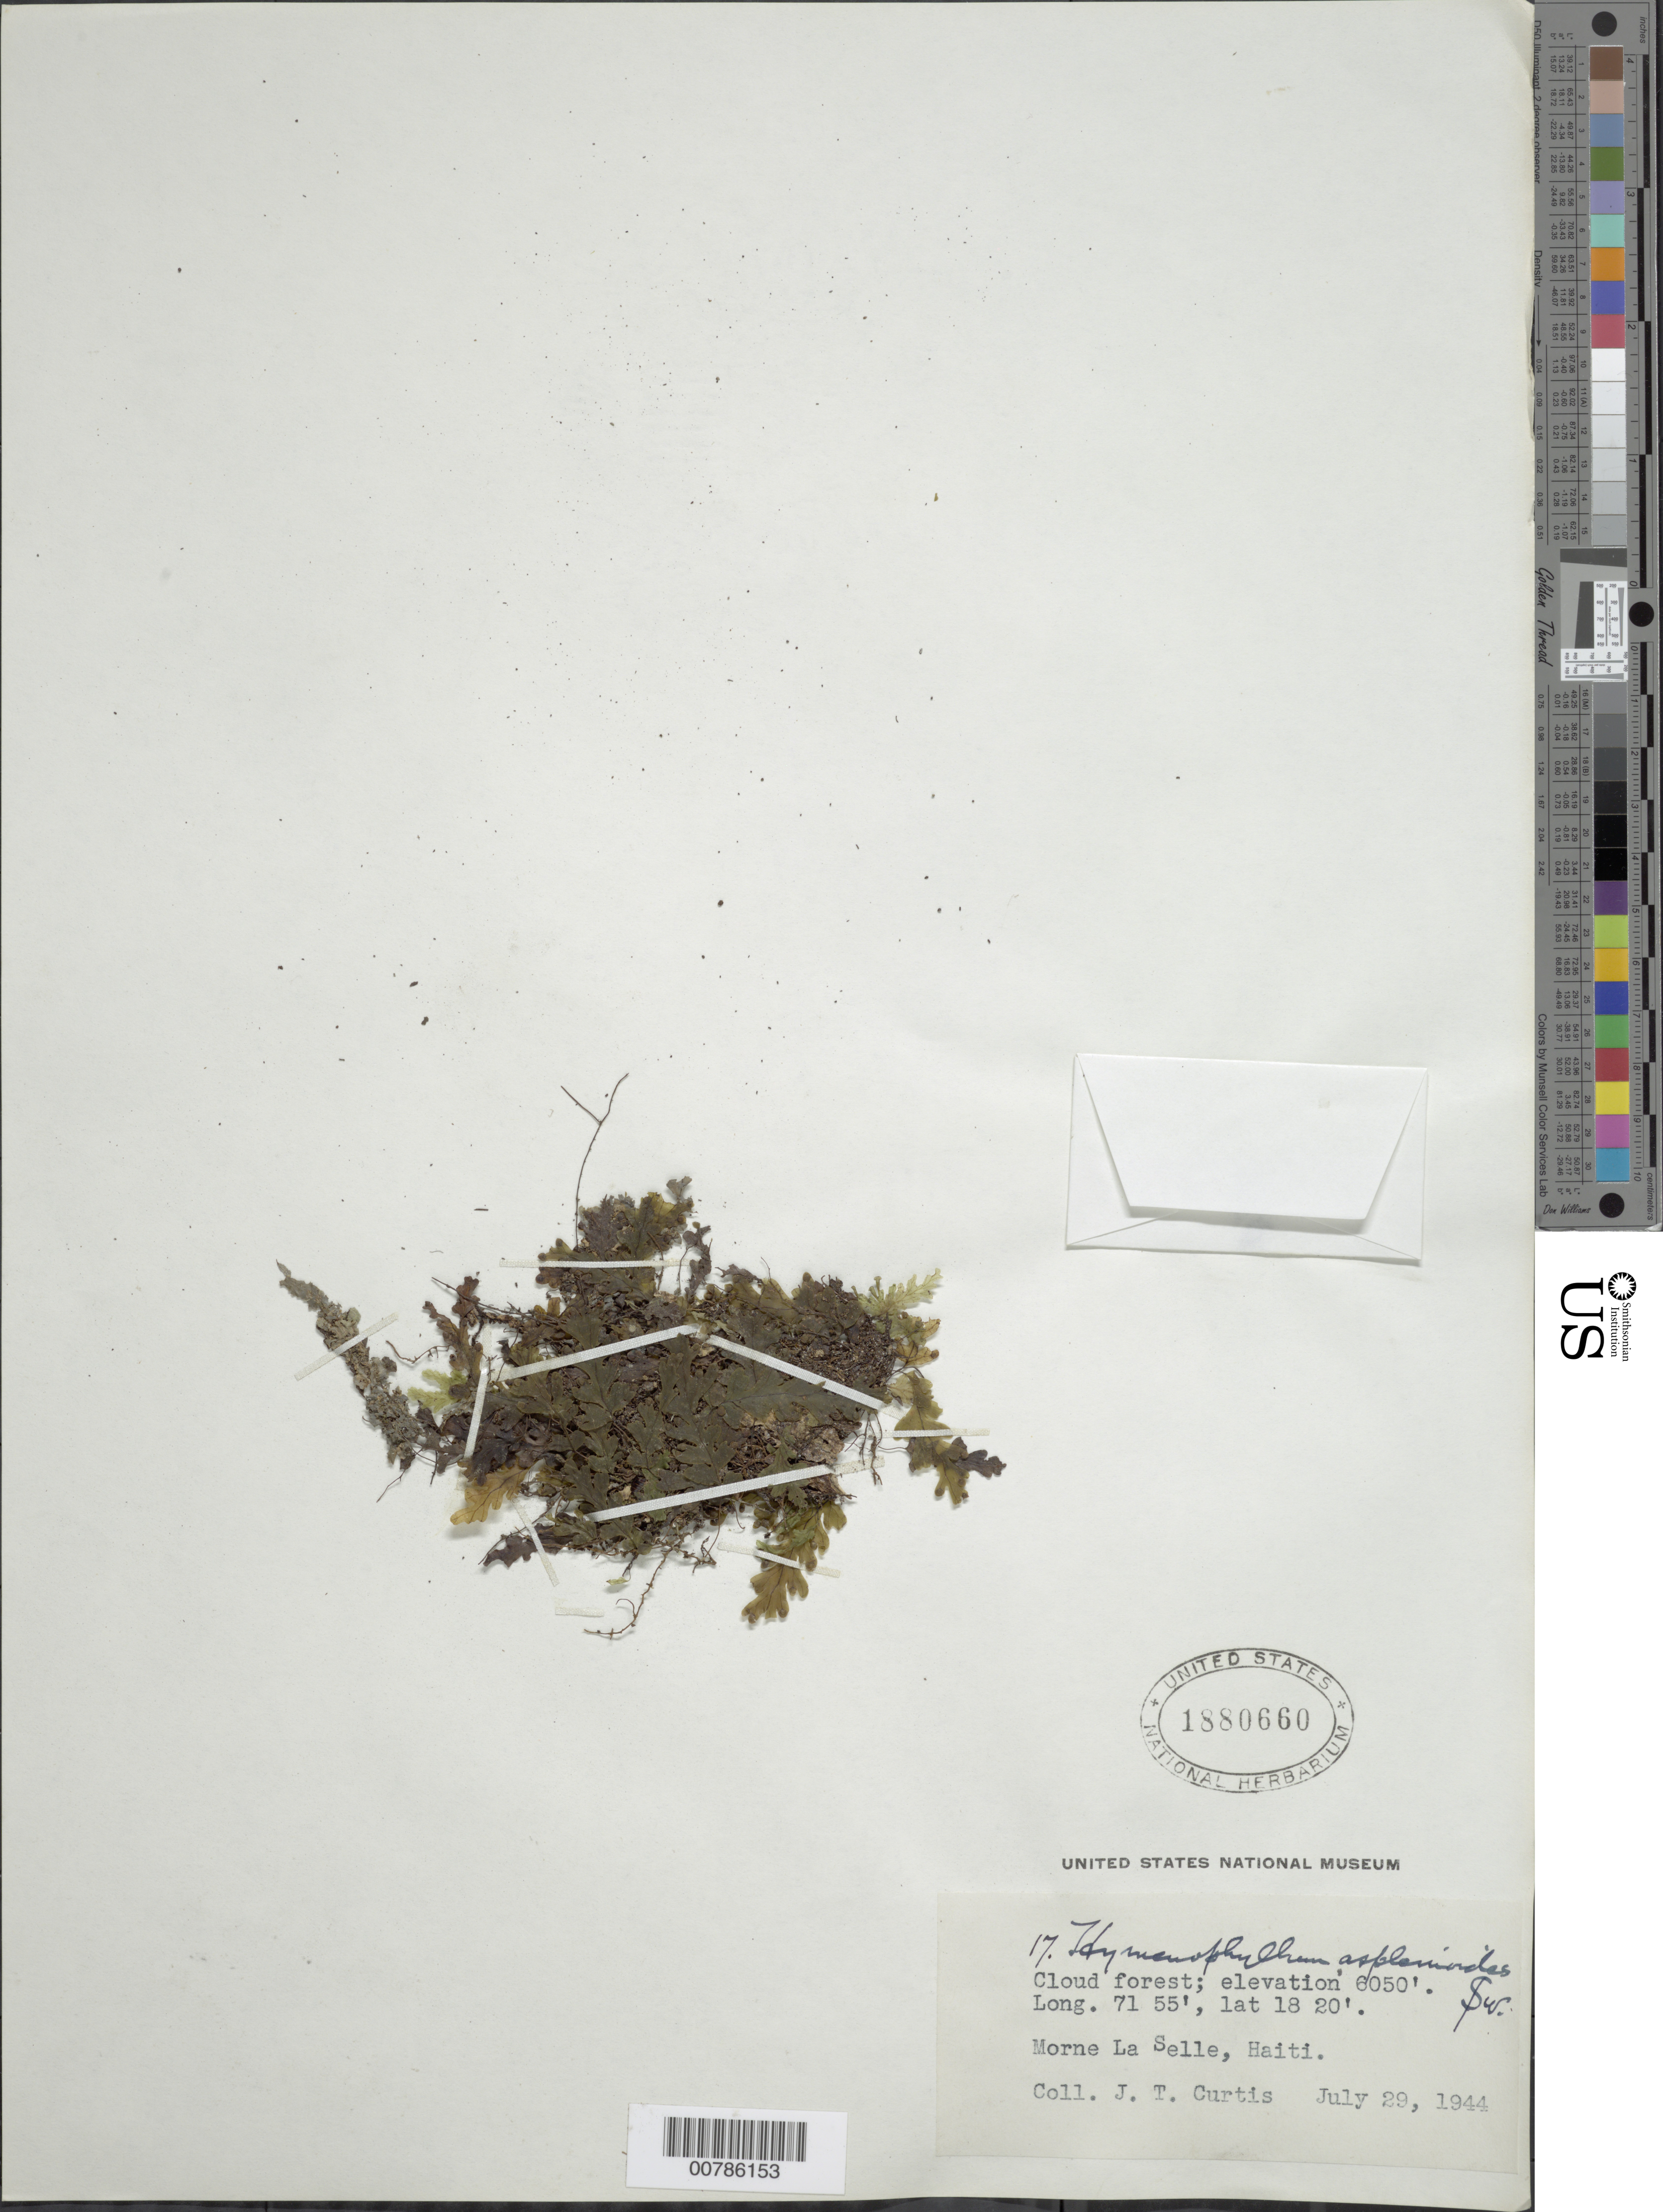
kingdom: Plantae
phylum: Tracheophyta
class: Polypodiopsida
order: Hymenophyllales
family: Hymenophyllaceae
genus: Hymenophyllum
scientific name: Hymenophyllum asplenioides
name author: (Sw.) Sw.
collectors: J. Curtis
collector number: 17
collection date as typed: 29 Jul 1944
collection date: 1944-07-29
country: Haiti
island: Hispaniola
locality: Morne La Selle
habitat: Cloud forest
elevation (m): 1844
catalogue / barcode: US 1880660